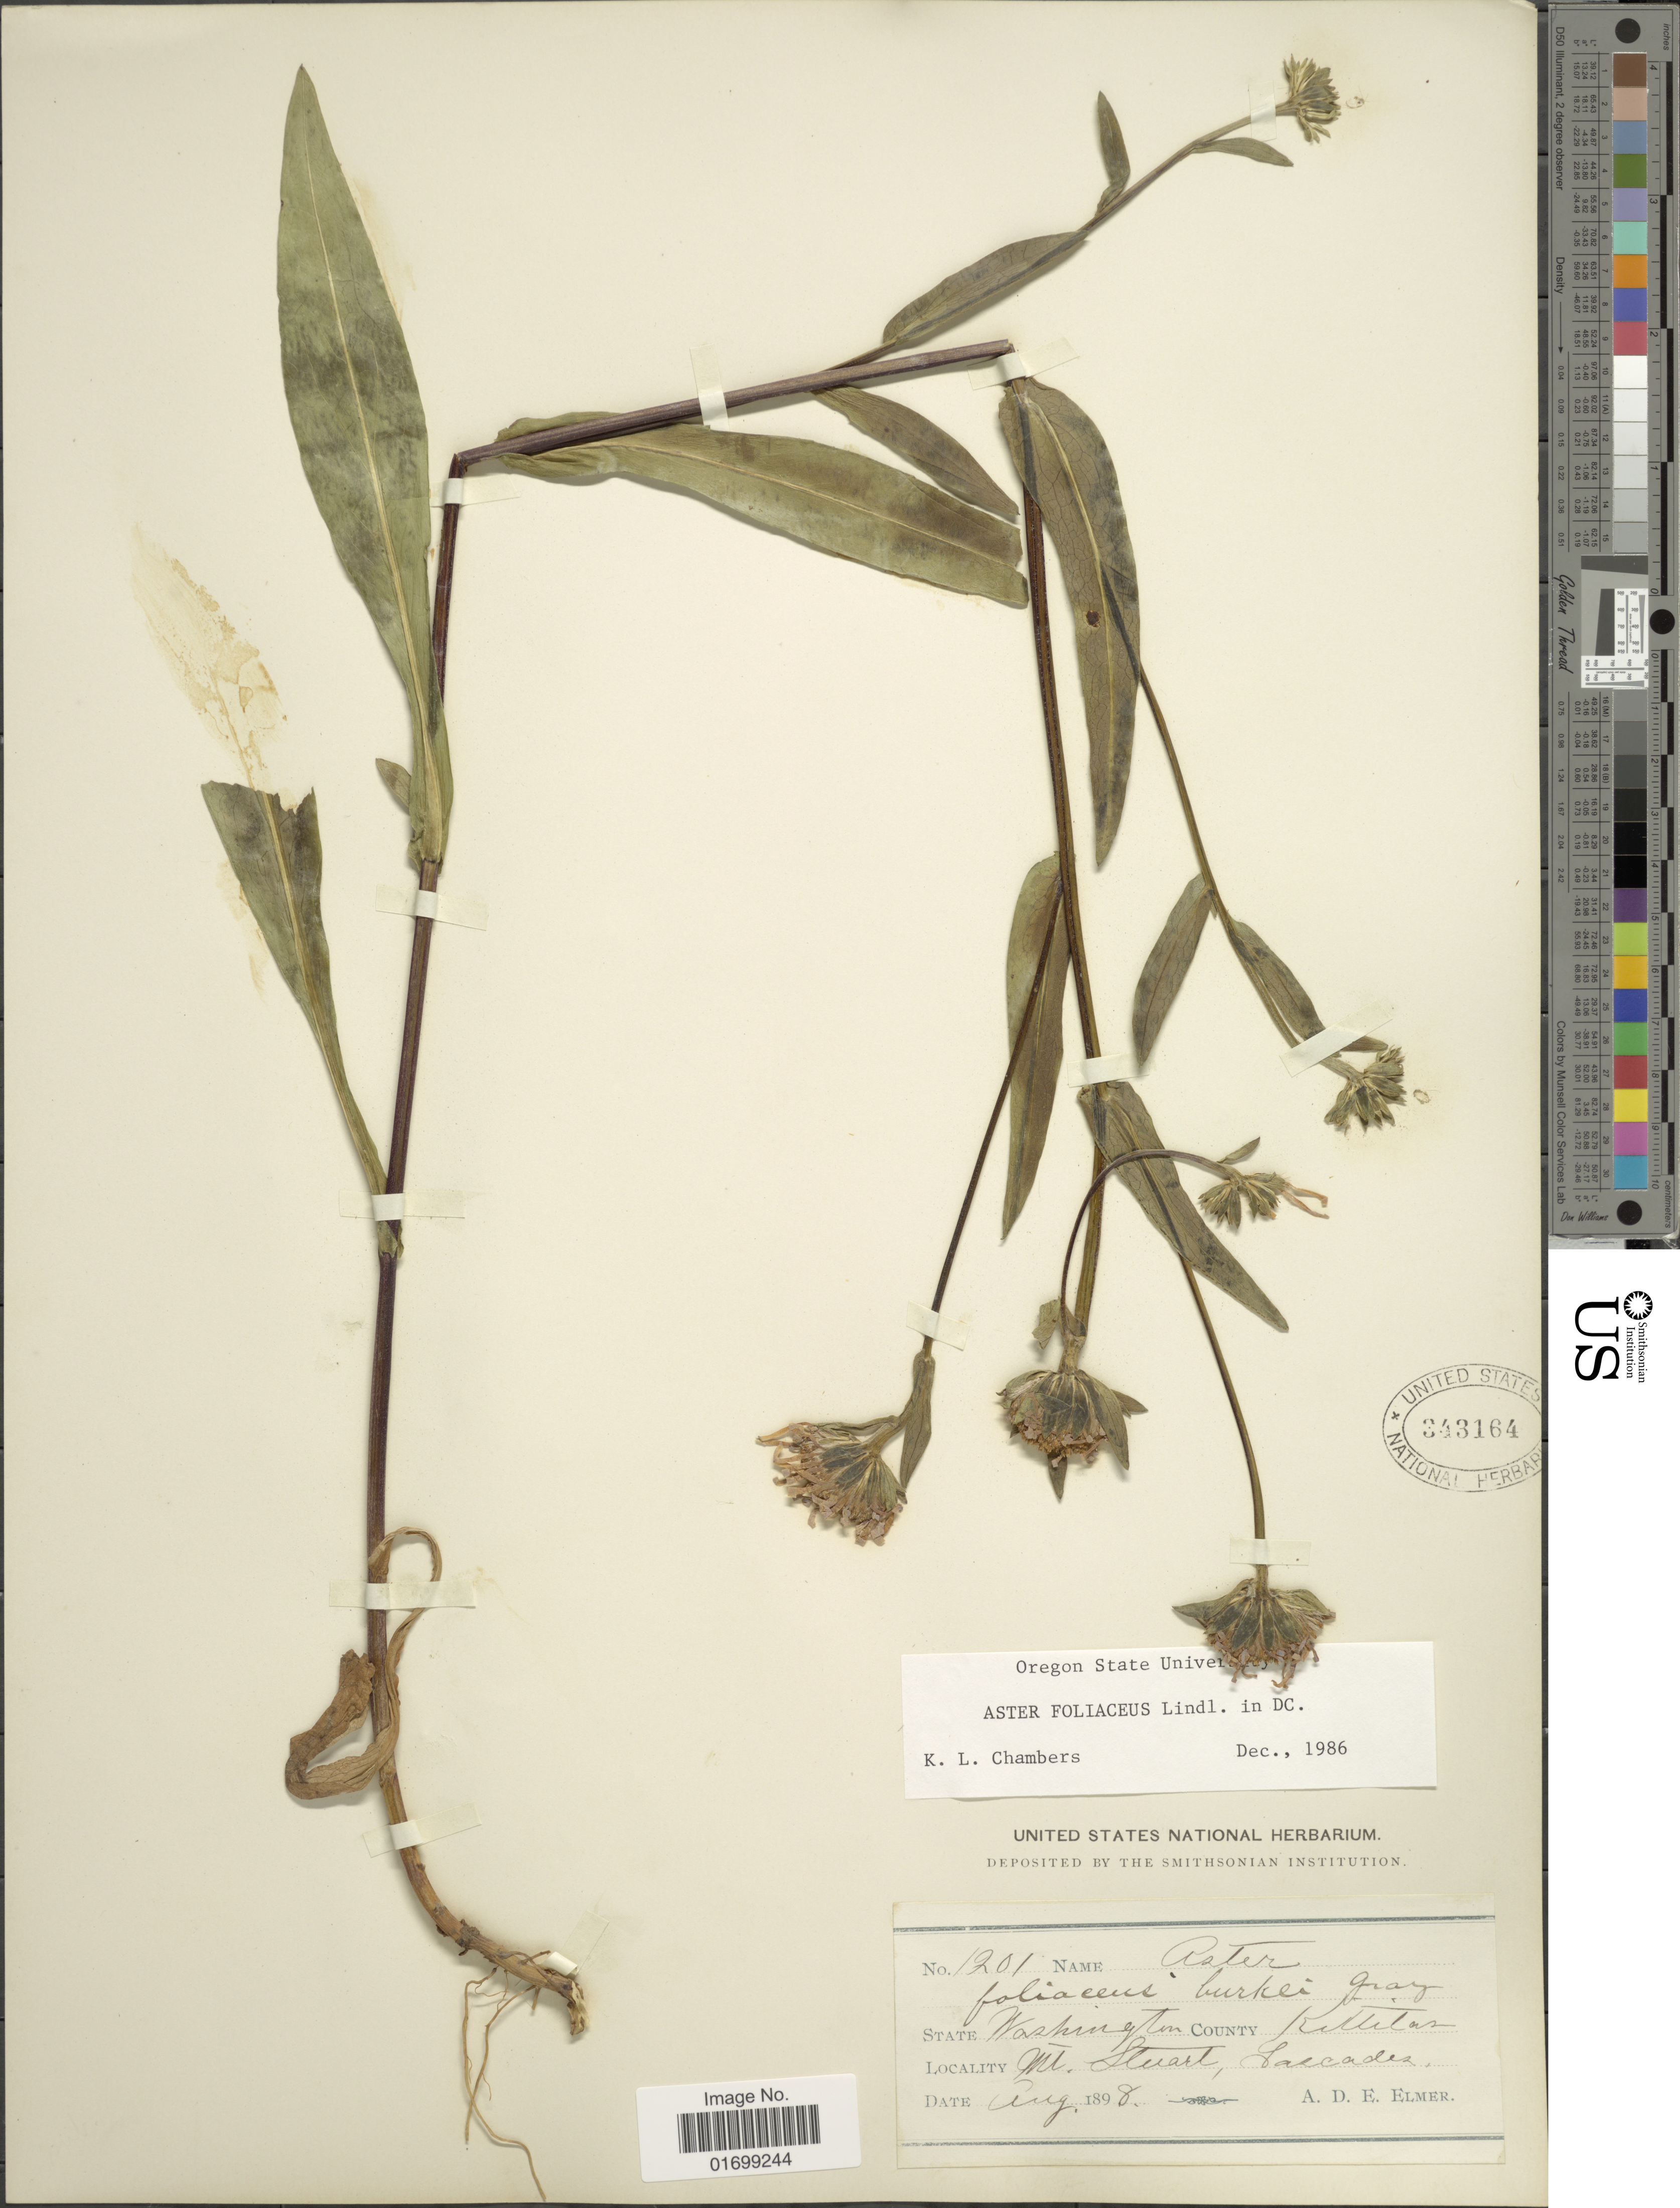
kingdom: Plantae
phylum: Tracheophyta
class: Magnoliopsida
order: Asterales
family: Asteraceae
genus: Symphyotrichum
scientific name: Symphyotrichum foliaceum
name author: (Lindl. ex DC.) G.L. Nesom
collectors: A. D. E. Elmer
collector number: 1201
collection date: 1898-08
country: United States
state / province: Washington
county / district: Kittitas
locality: County Kittitas, Mt. Stuart, Cascades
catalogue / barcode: US 343164